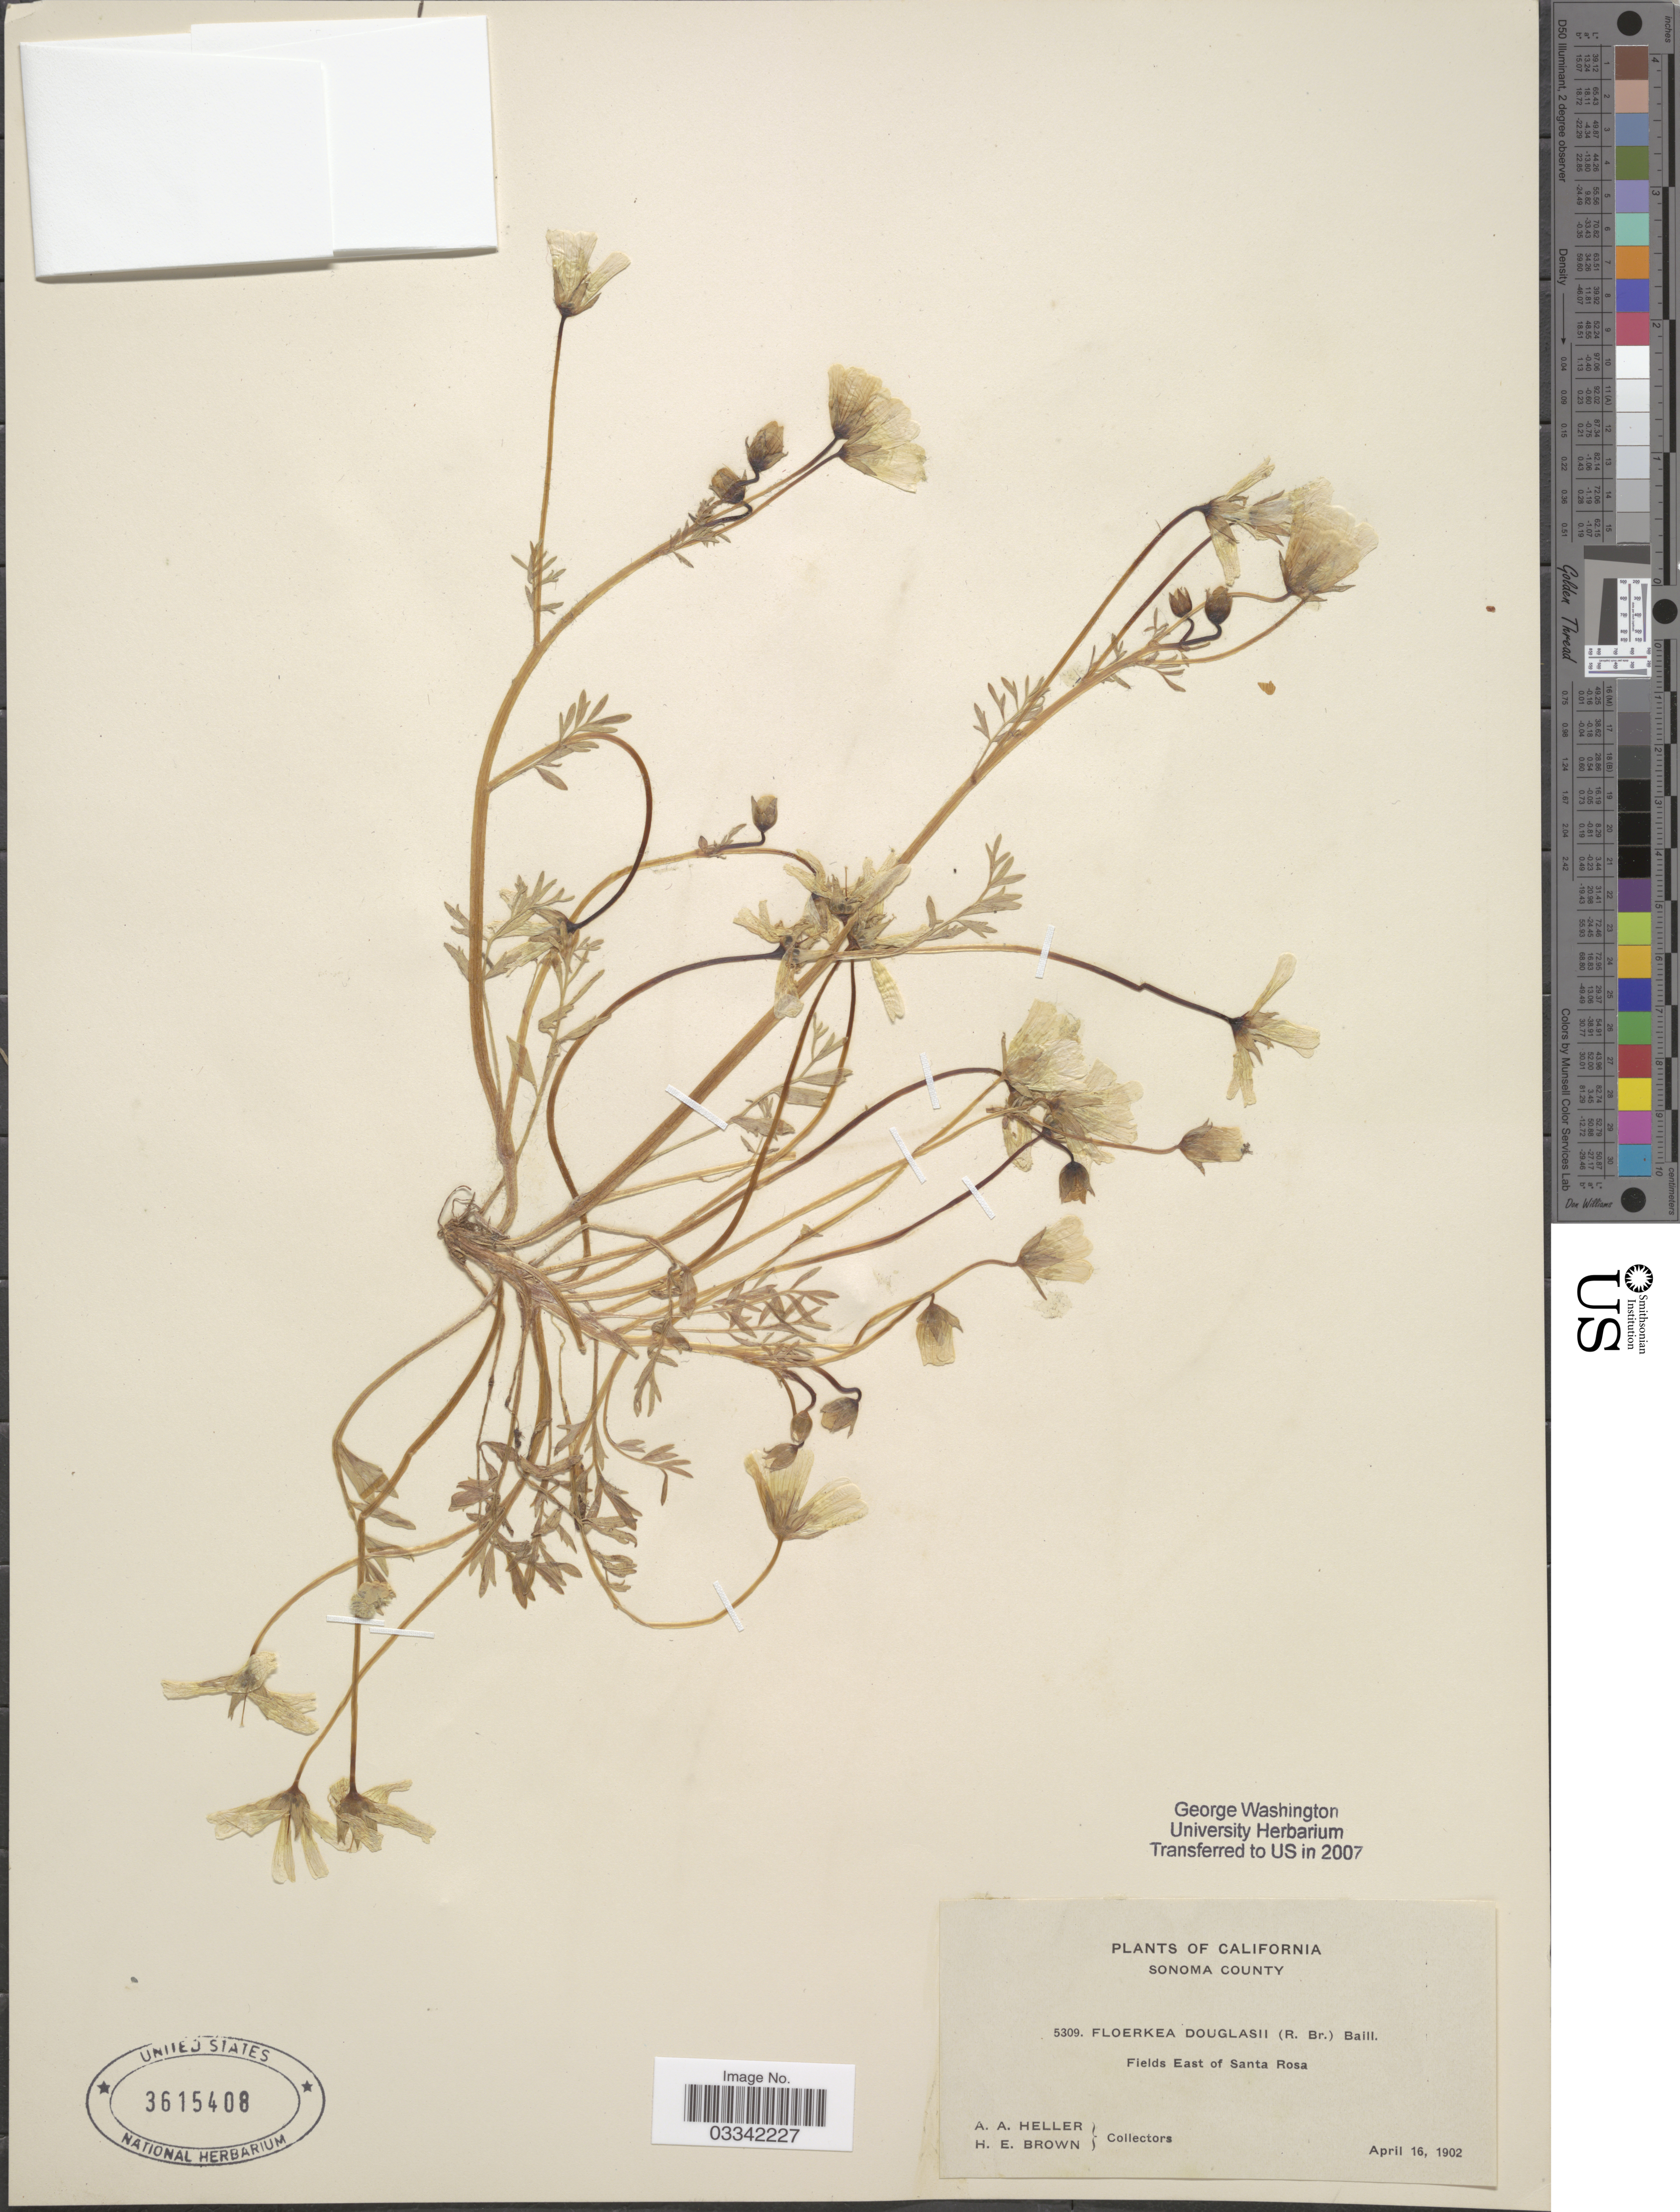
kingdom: Plantae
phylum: Tracheophyta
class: Magnoliopsida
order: Brassicales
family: Limnanthaceae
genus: Limnanthes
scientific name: Limnanthes douglasii var. douglasii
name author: R. Br.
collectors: A. A. Heller & H. E. Brown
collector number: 5309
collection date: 1902-04-16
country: United States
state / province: California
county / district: Sonoma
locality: Sonoma County, Fields East of Santa Rosa.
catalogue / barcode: US 3615408